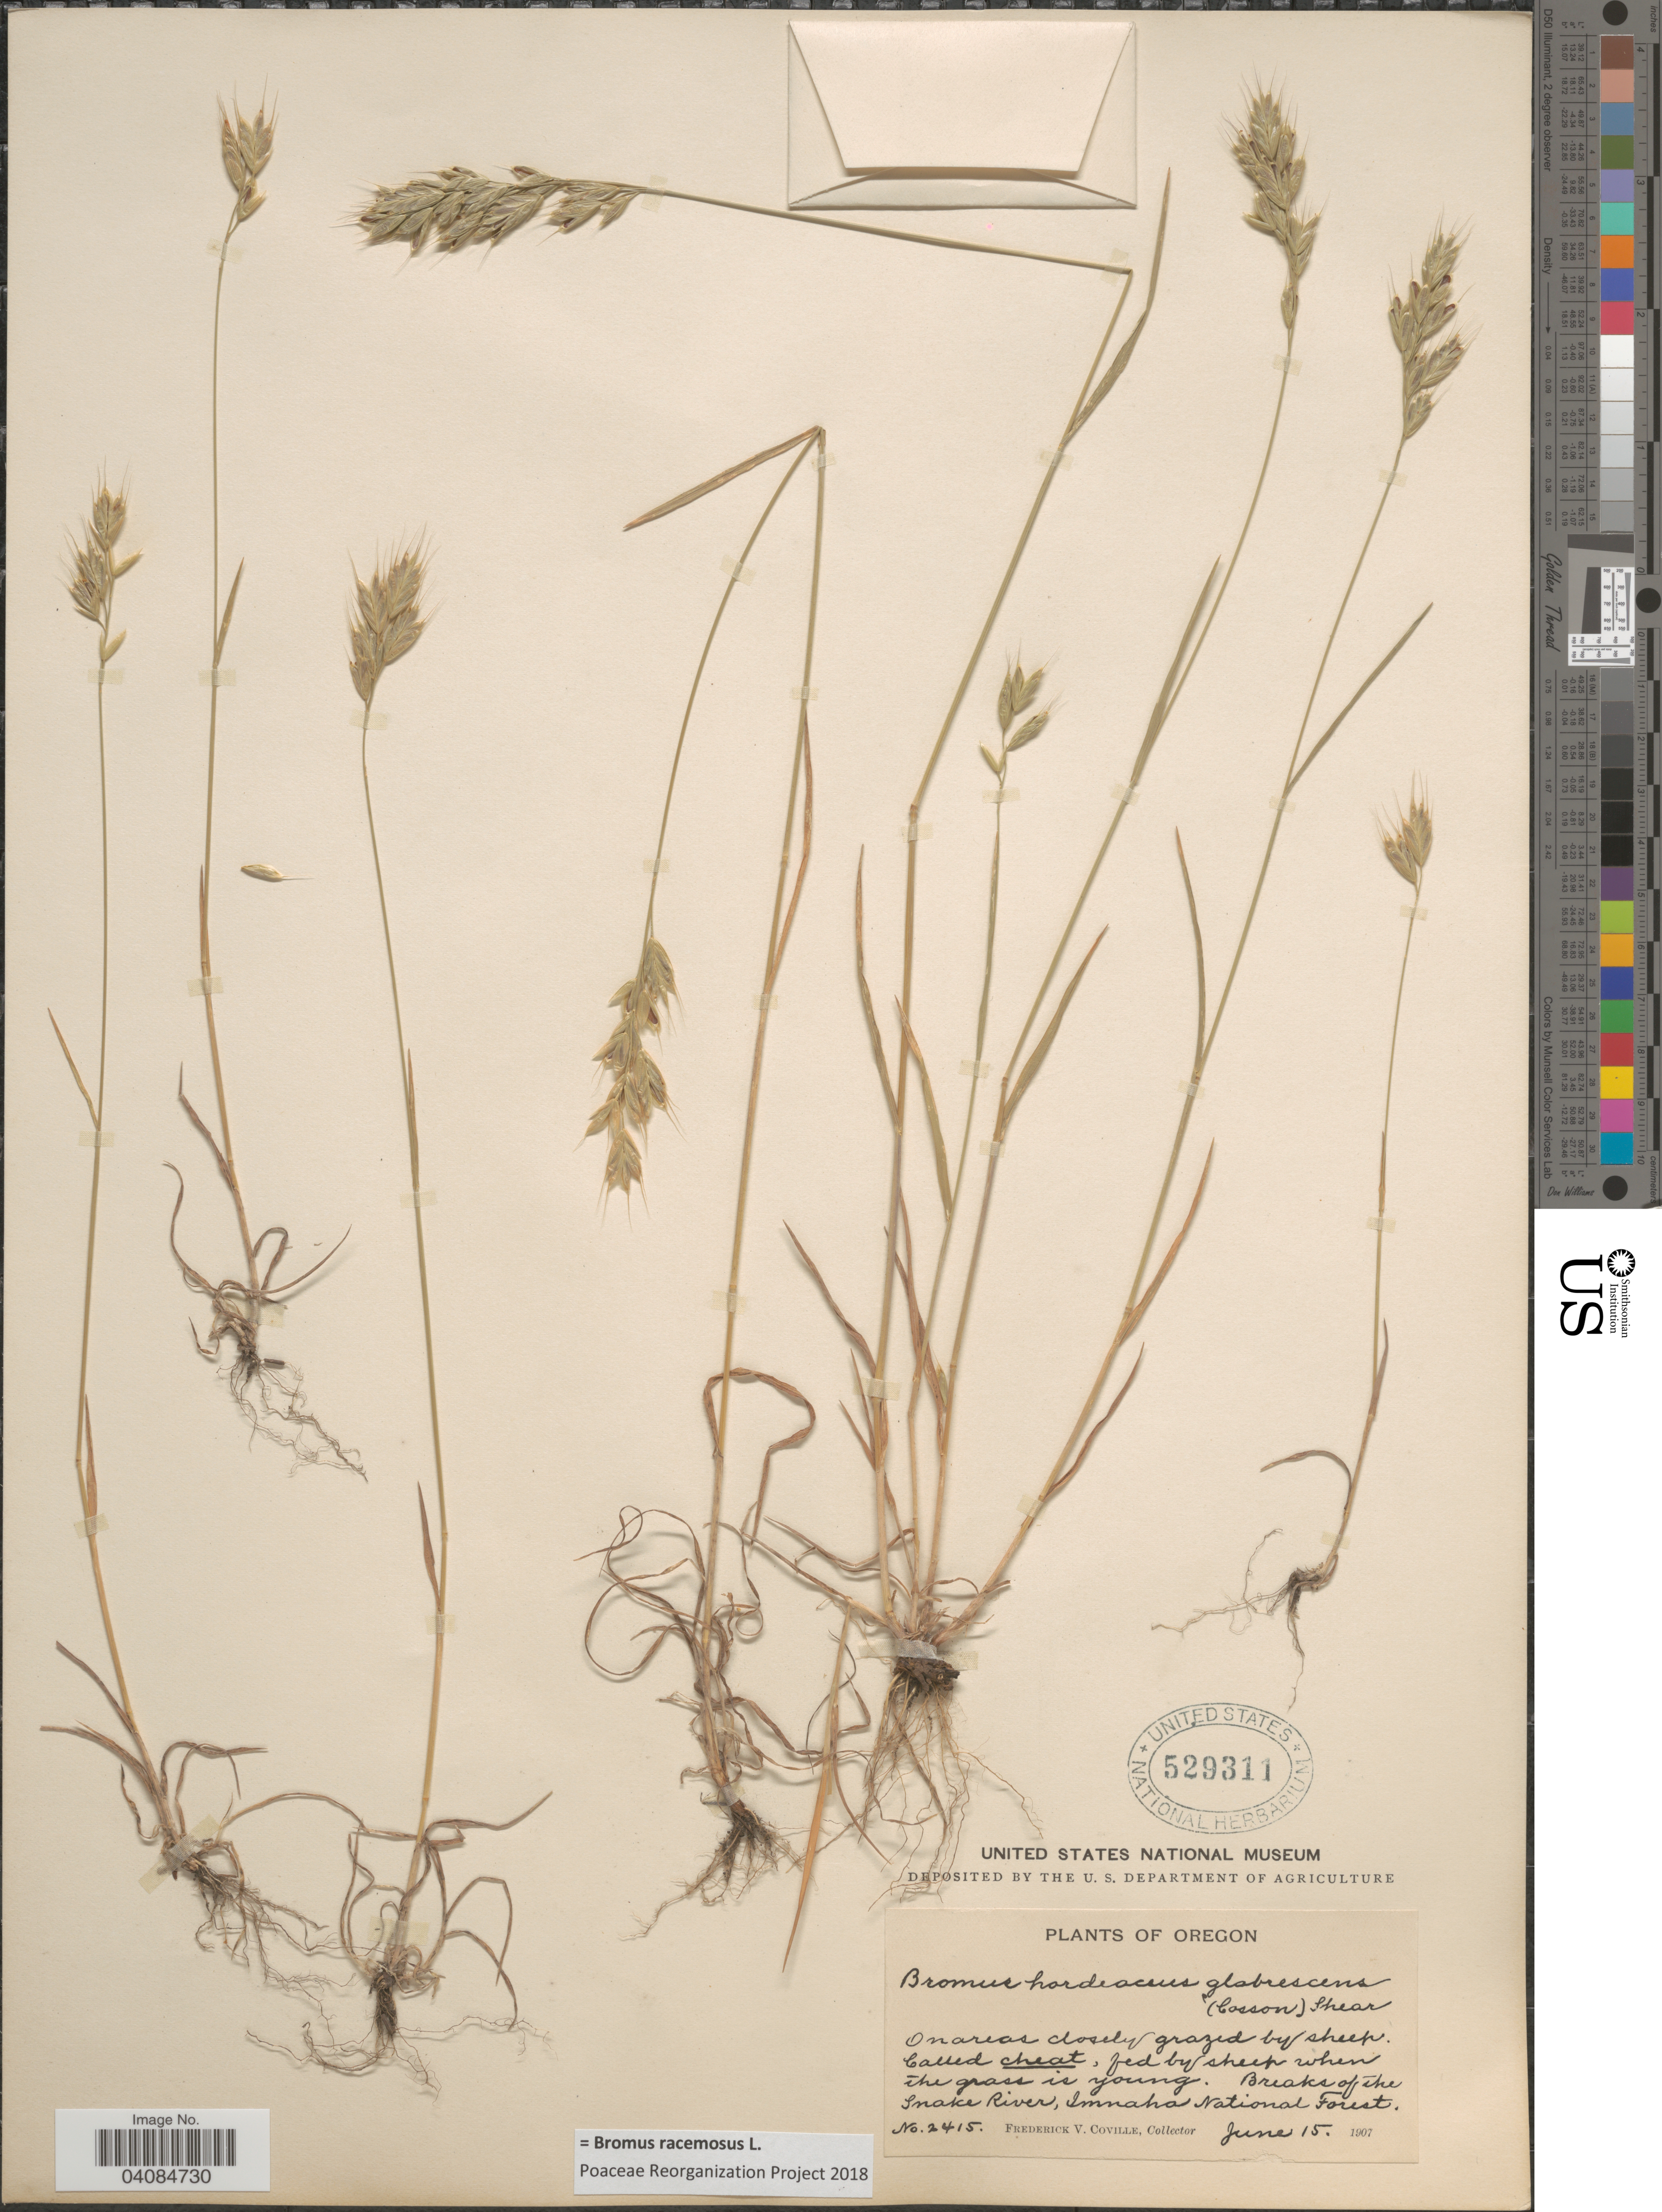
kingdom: Plantae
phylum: Tracheophyta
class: Liliopsida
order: Poales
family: Poaceae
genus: Bromus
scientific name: Bromus racemosus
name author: L.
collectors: F. V. Coville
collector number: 2415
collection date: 1907-06-15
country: United States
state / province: Oregon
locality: Breaks of the Snake River, Imnaha National Forest.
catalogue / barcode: US 529311